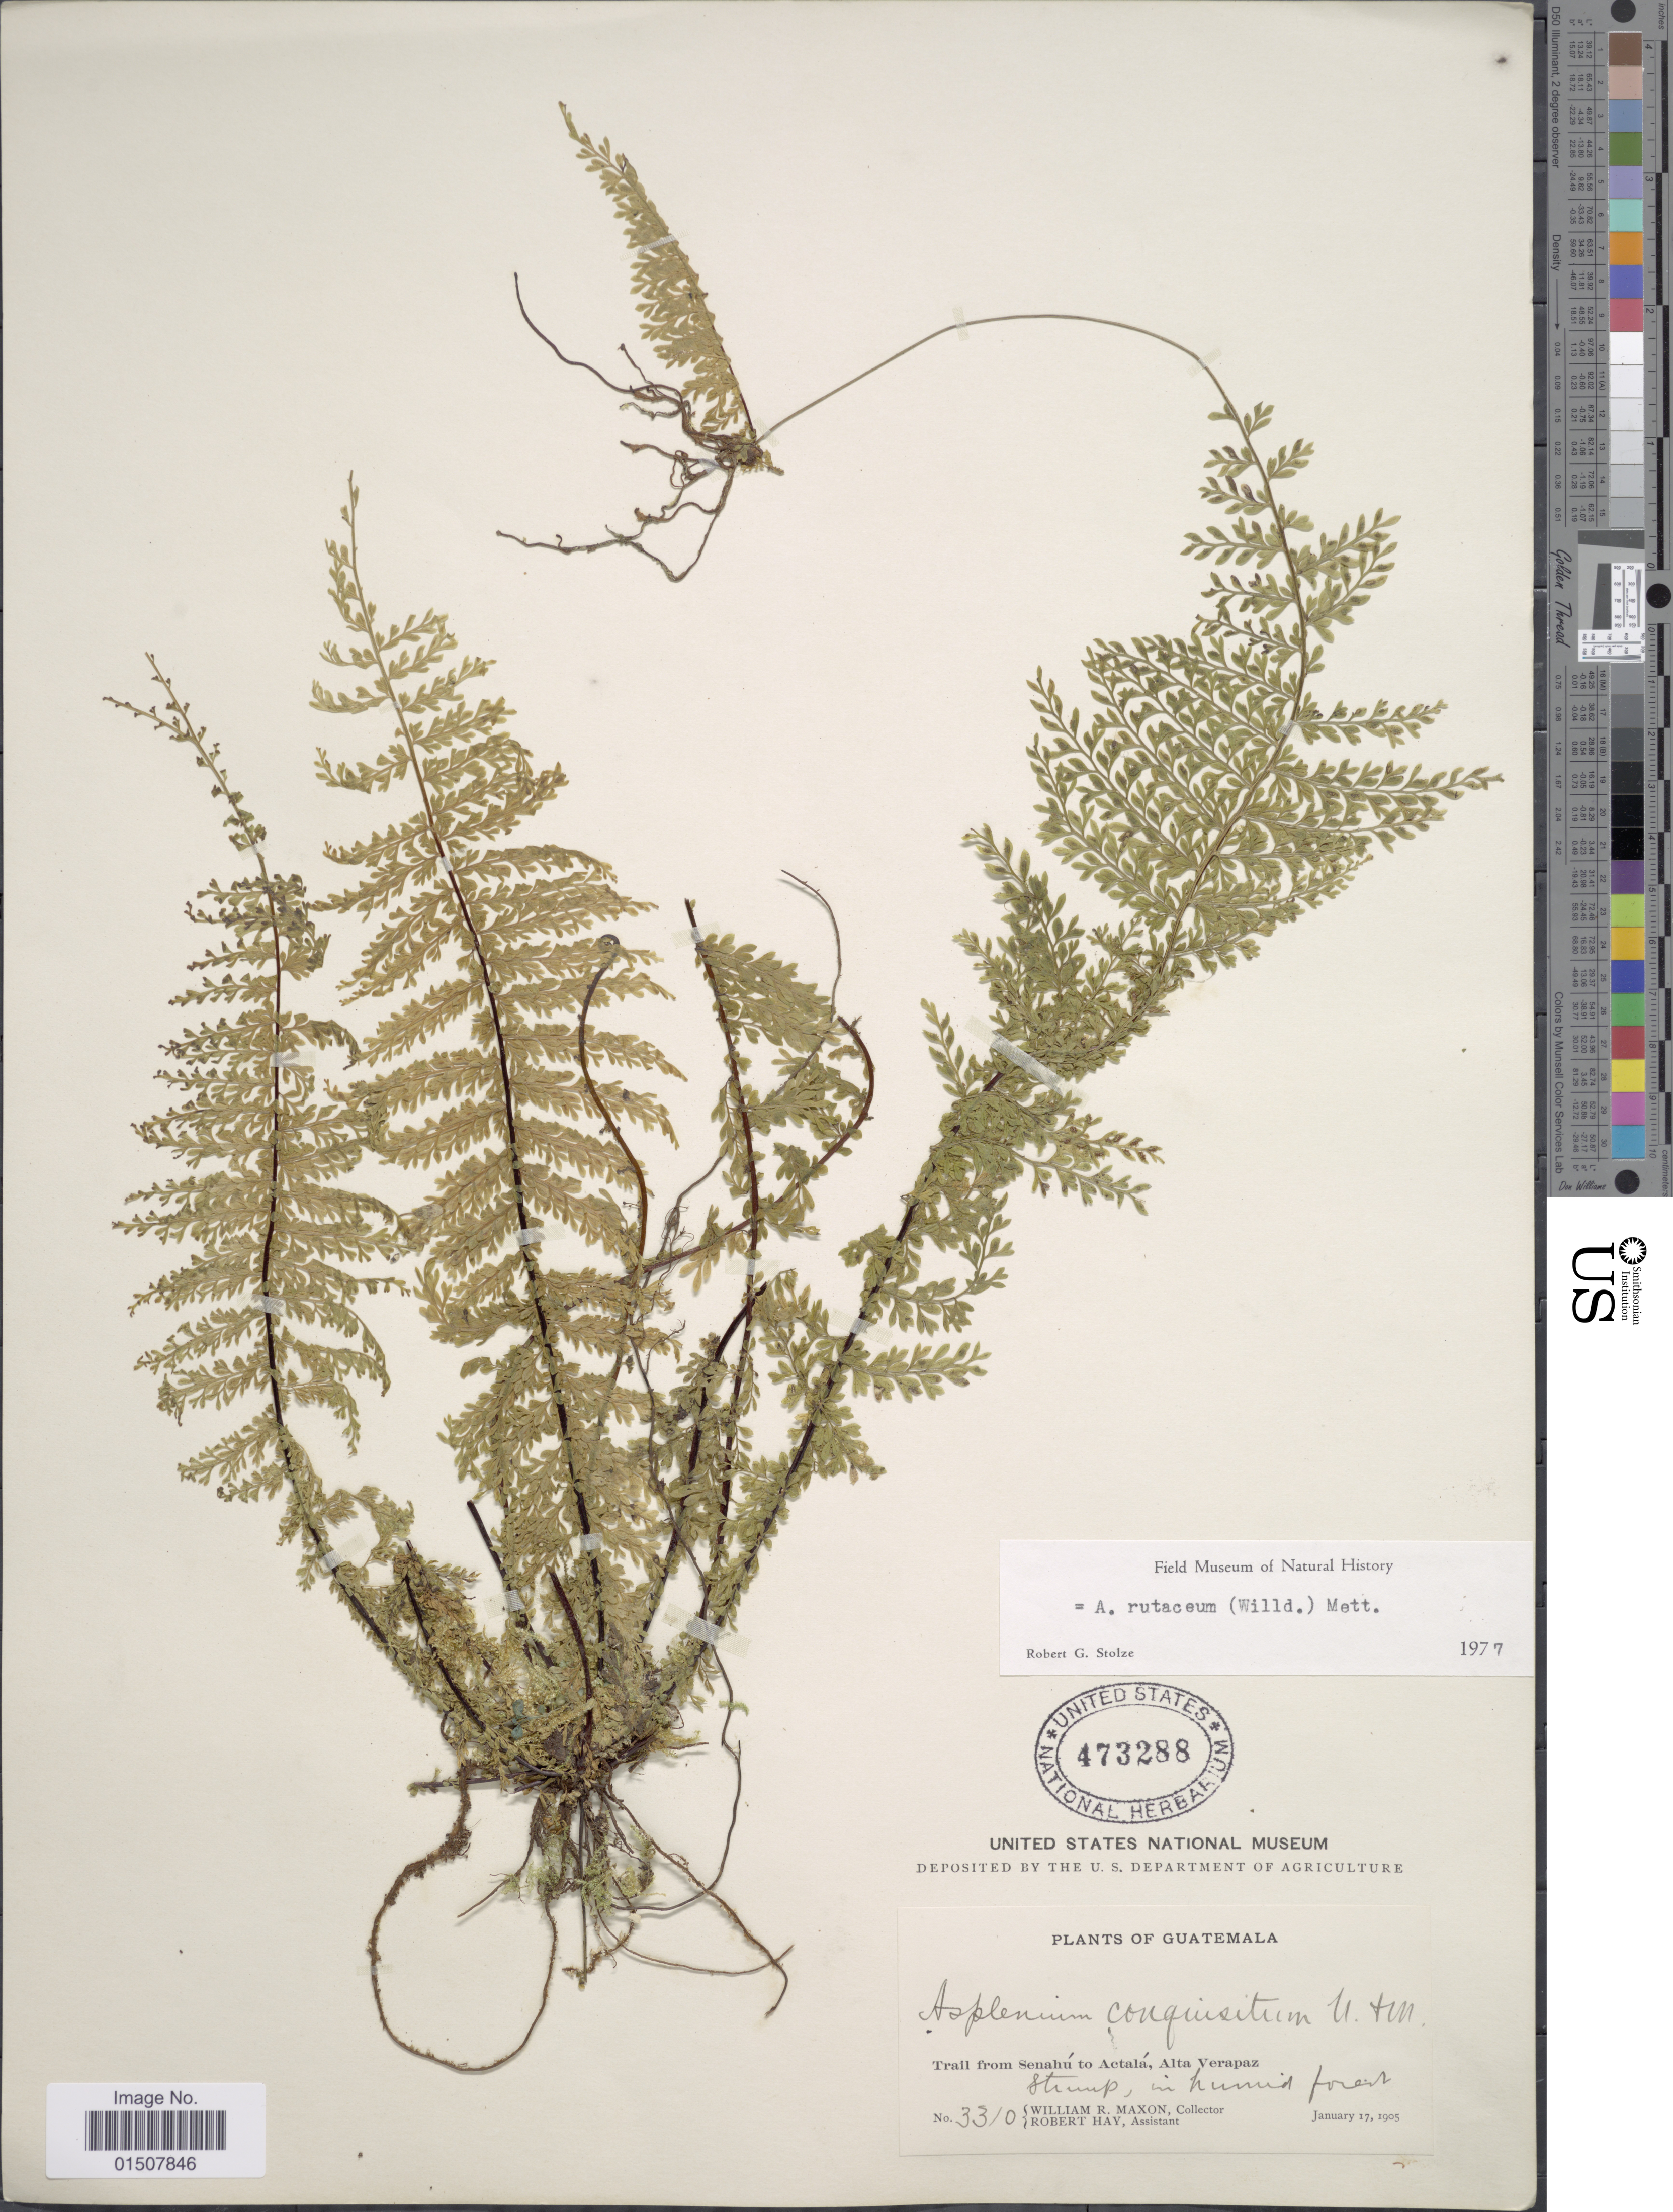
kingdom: Plantae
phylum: Tracheophyta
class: Polypodiopsida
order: Polypodiales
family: Aspleniaceae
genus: Asplenium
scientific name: Asplenium rutaceum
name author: (Willd.) Mett.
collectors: W. R. Maxon & R. H. Hay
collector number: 3310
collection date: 1905-01-17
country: Guatemala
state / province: Alta Verapaz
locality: Trail from Senahu to Actala, Alta Verapaz.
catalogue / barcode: US 473288